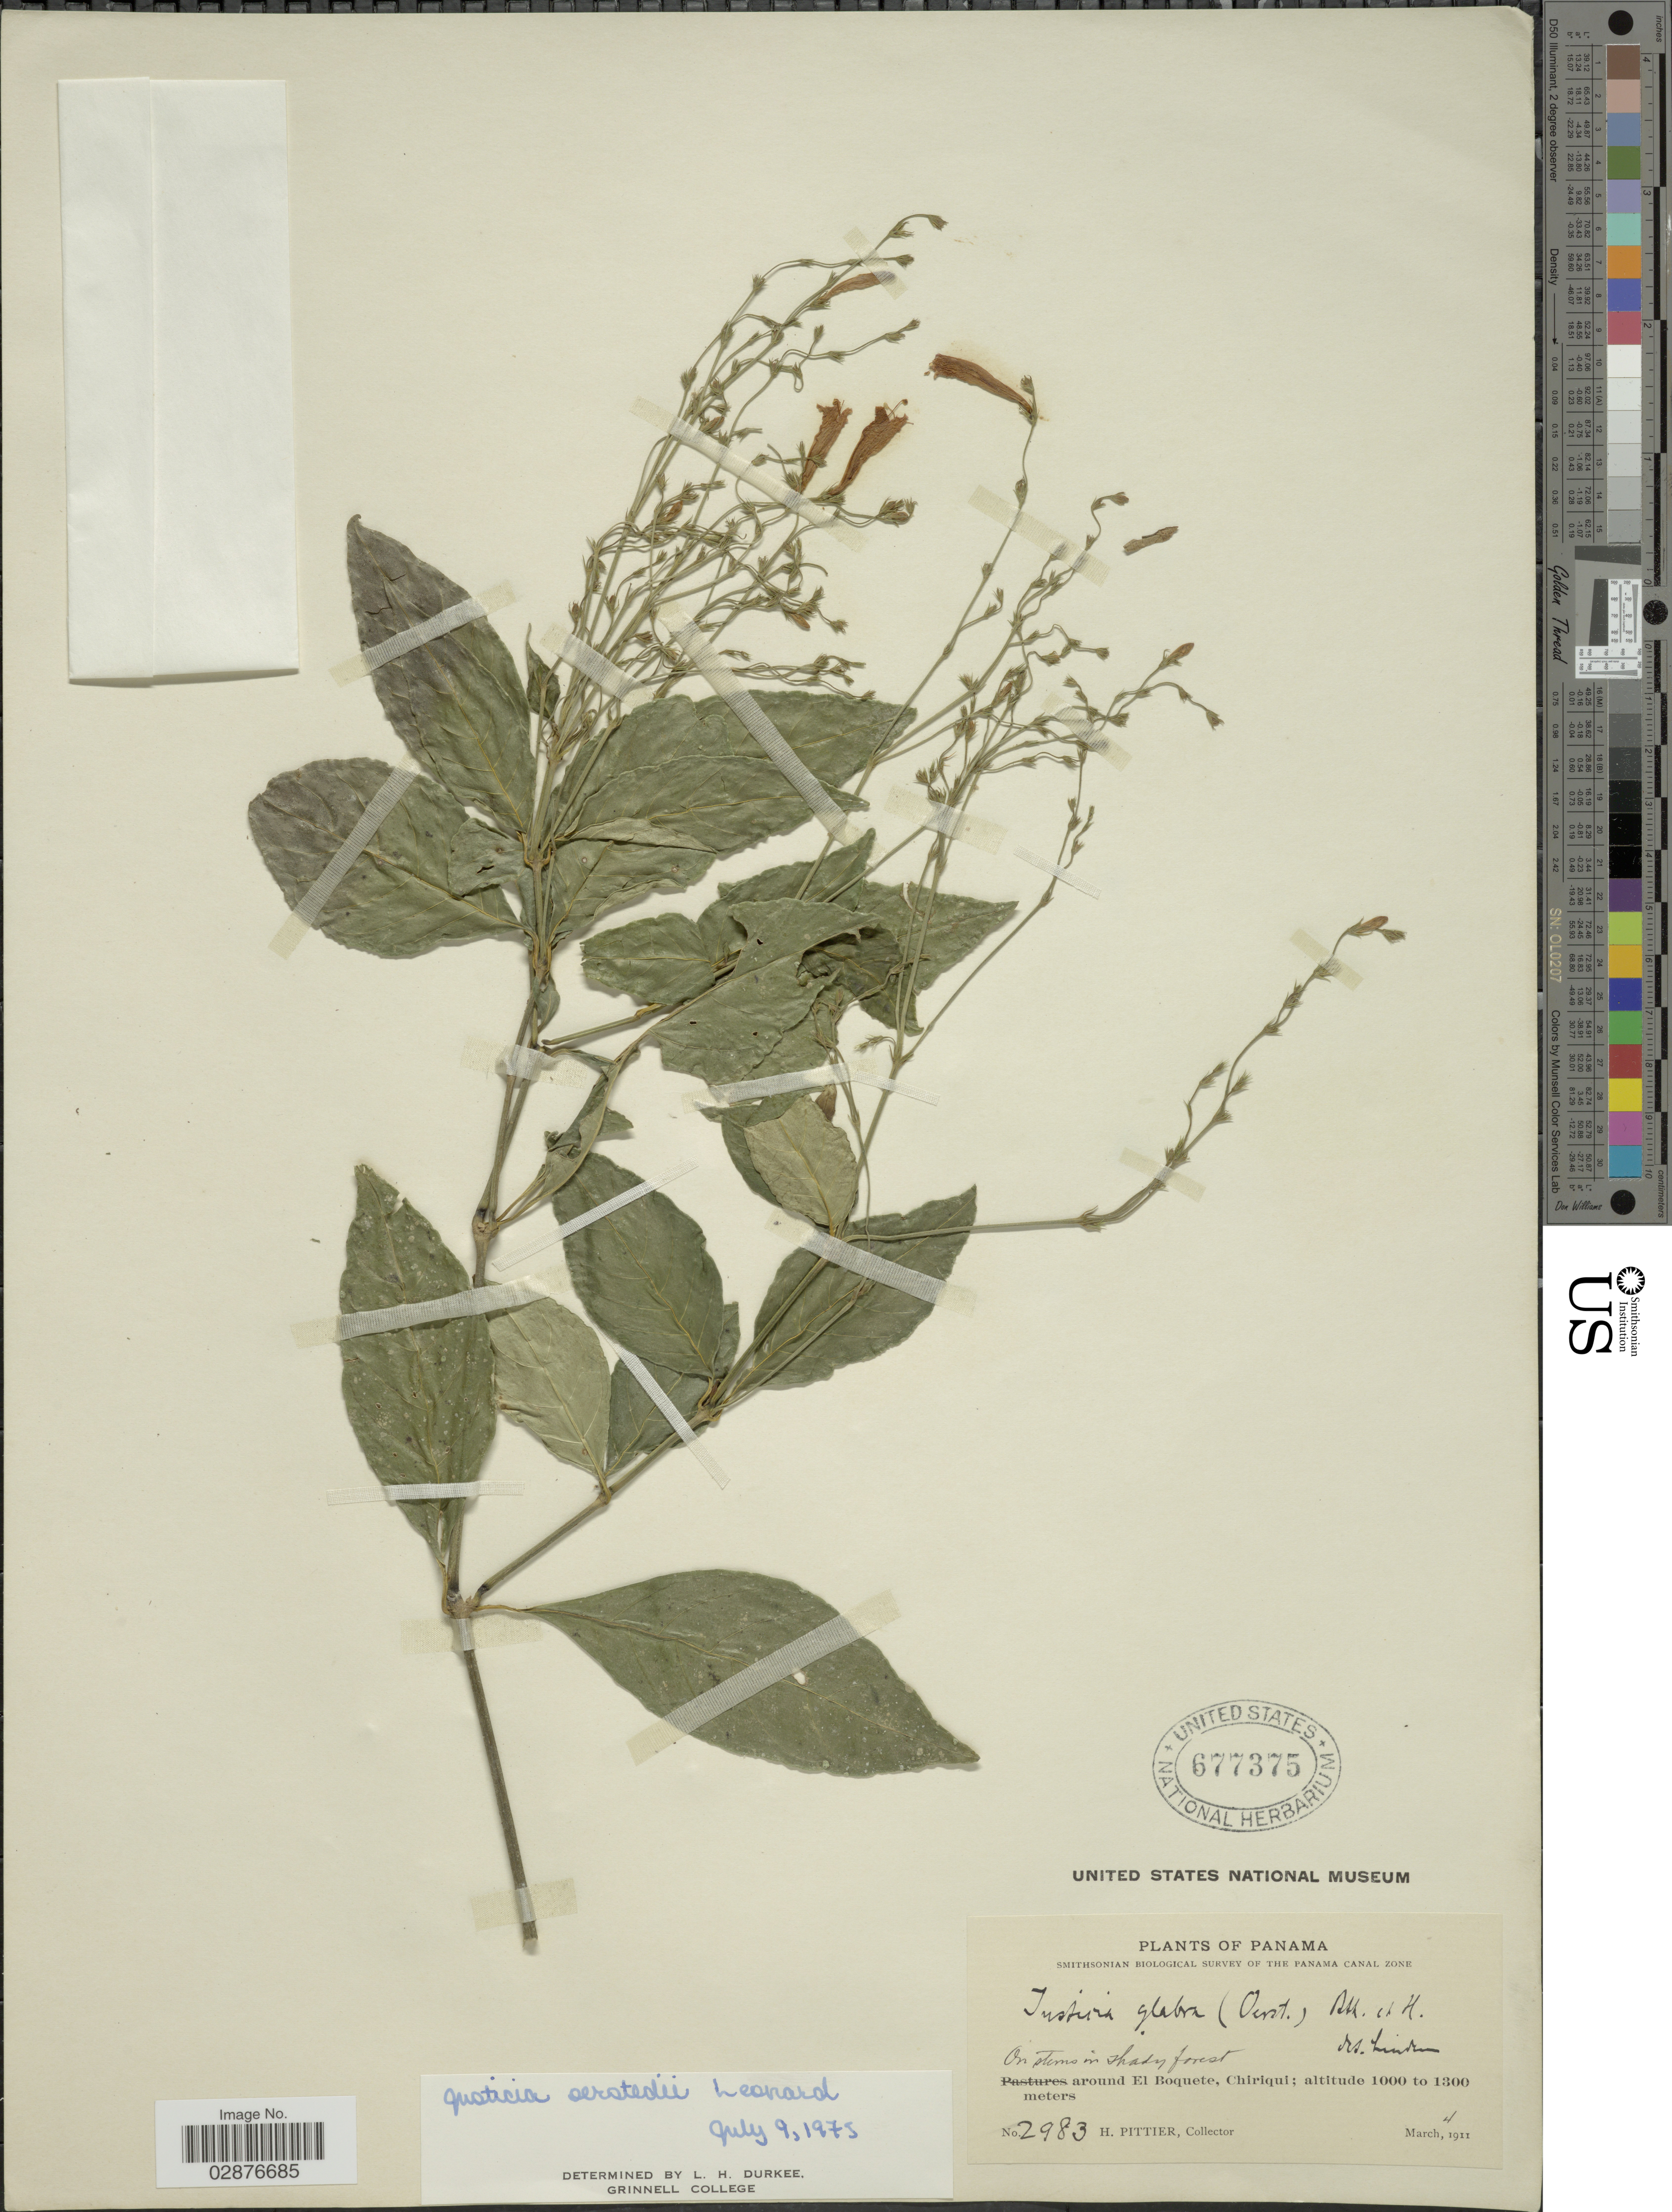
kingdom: Plantae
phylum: Tracheophyta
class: Magnoliopsida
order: Lamiales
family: Acanthaceae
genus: Justicia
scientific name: Justicia oerstedii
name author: Leonard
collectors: H. F. Pittier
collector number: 2983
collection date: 1911-03-04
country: Panama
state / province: Chiriqui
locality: Around El Boquete.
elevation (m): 1000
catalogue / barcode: US 677375